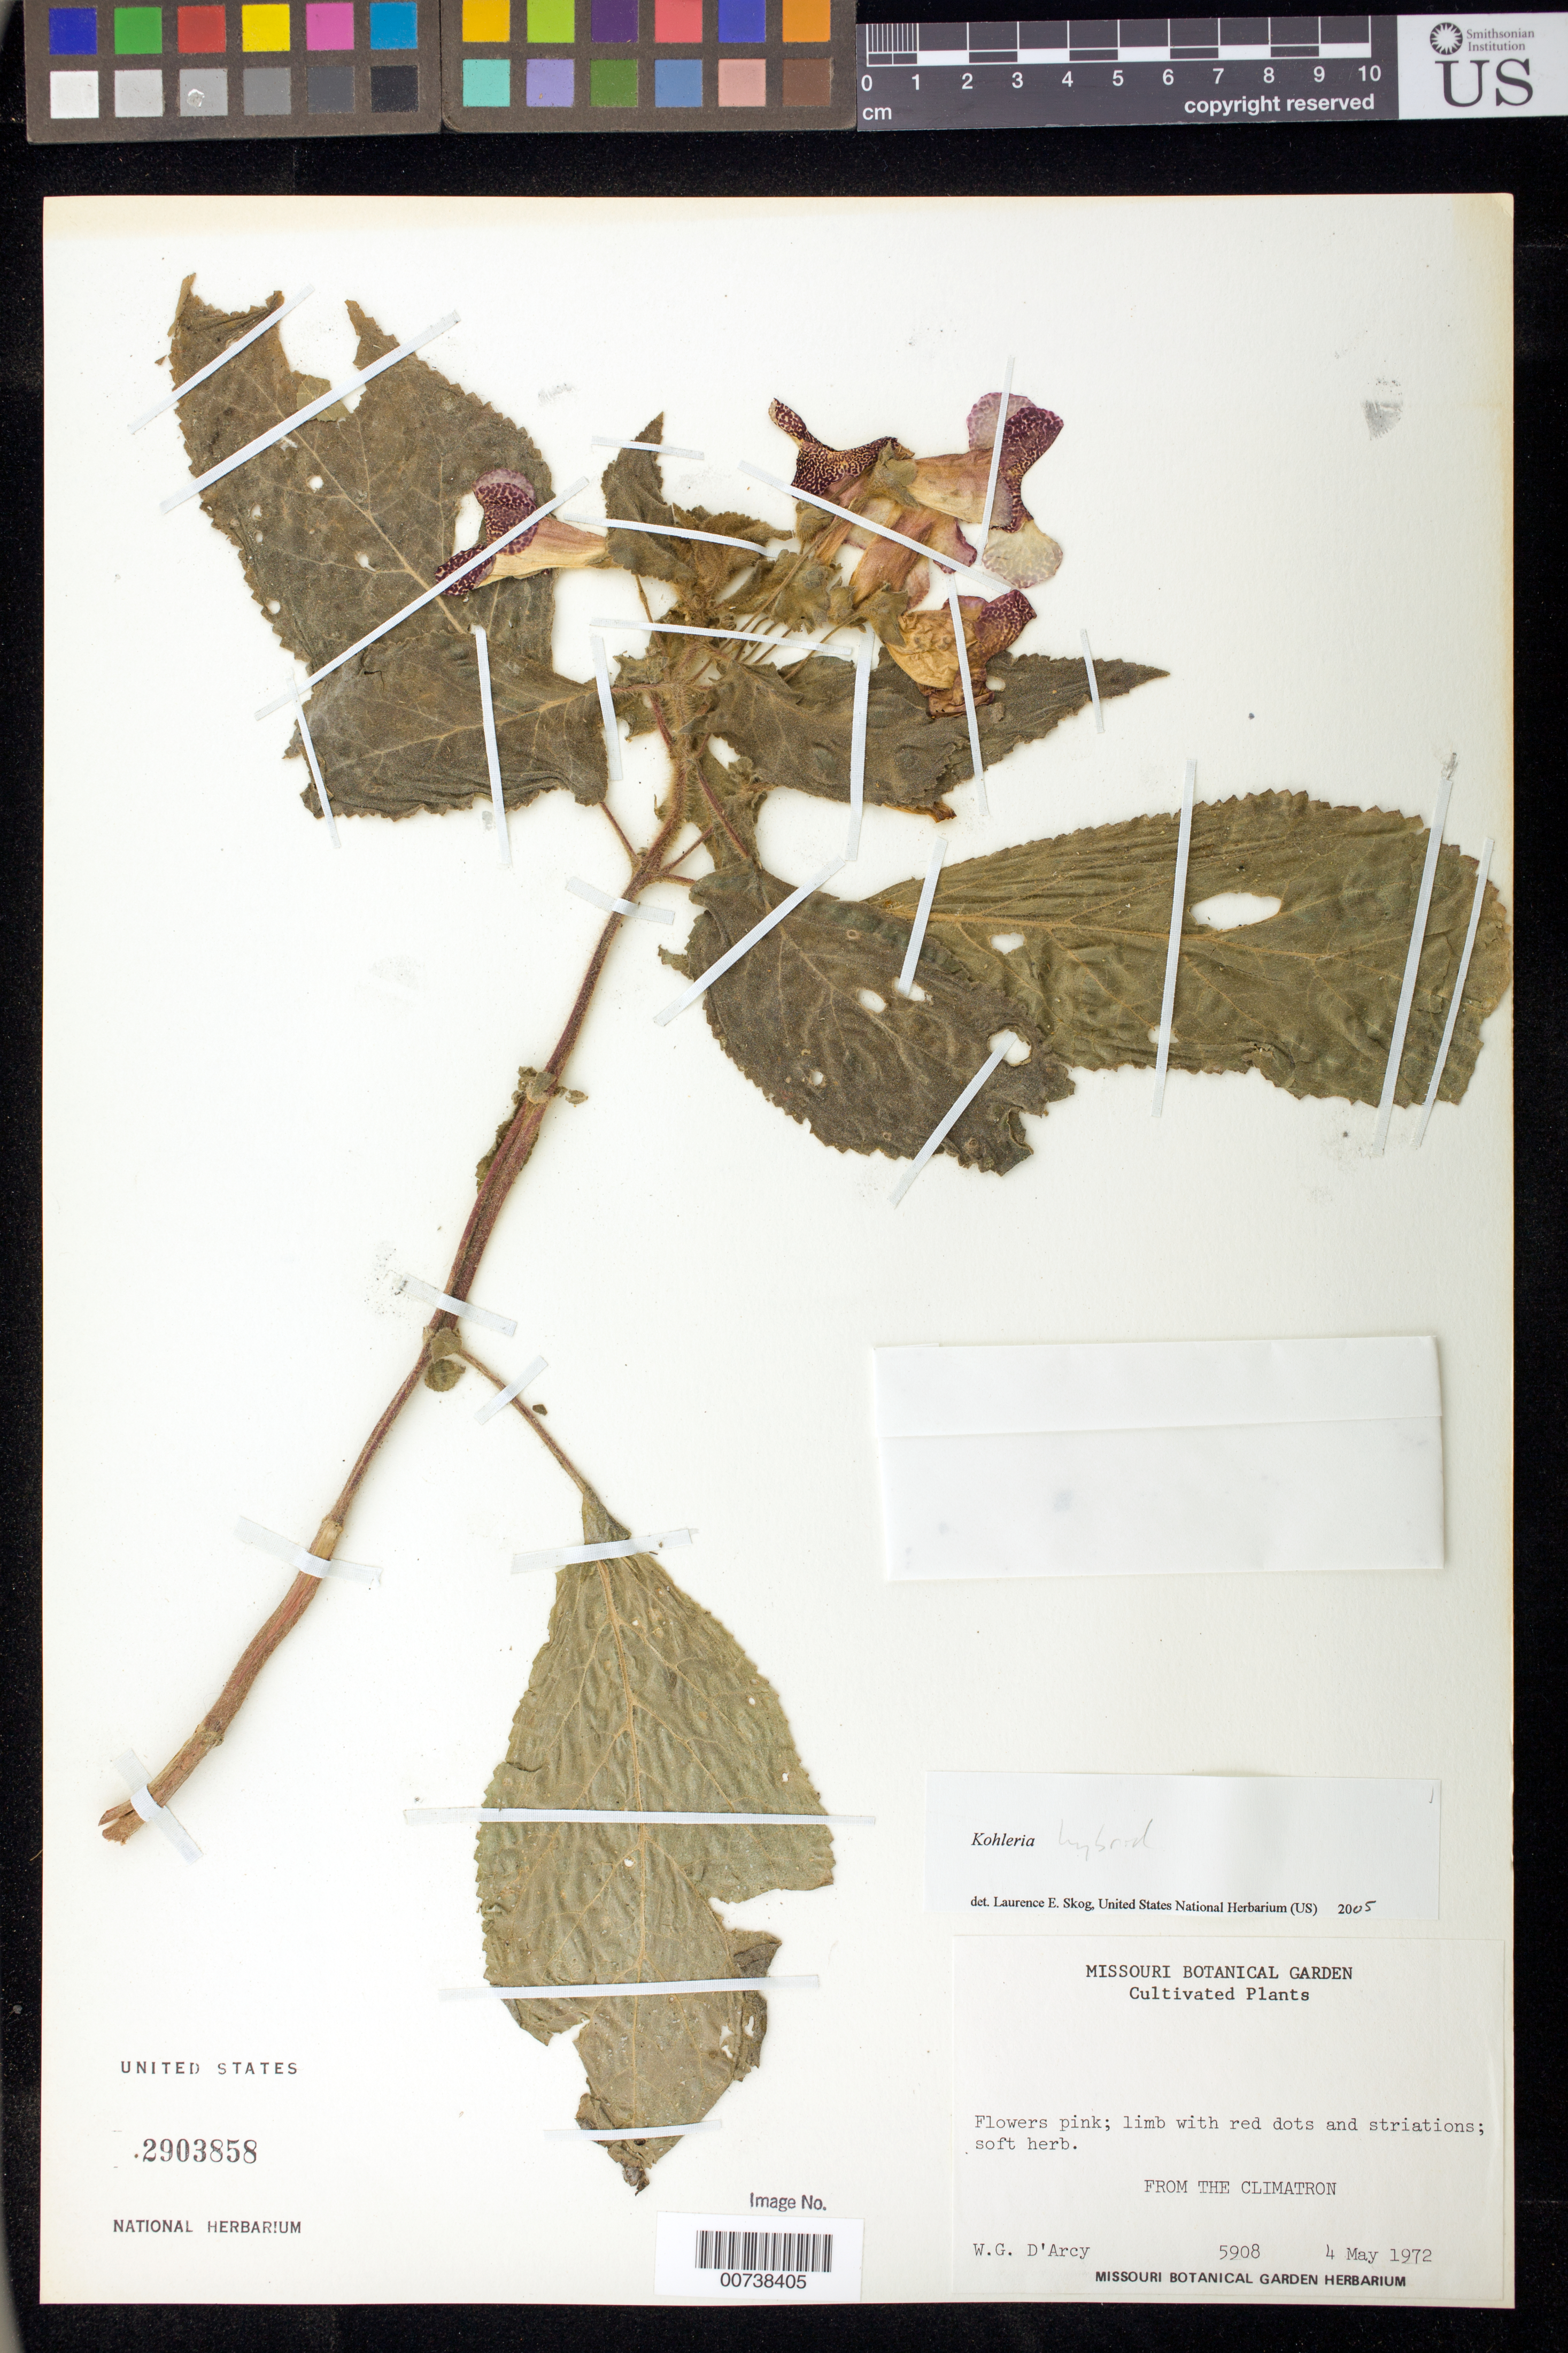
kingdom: Plantae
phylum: Tracheophyta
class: Magnoliopsida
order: Lamiales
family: Gesneriaceae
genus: Kohleria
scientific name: Kohleria hybrid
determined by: Skog, Laurence E.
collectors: W. G. D'Arcy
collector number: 5908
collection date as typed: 04 May 1972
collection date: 1972-05-04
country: United States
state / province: Missouri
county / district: Saint Louis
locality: MIssouri Botanical Garden, Climatron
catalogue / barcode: US 2903858